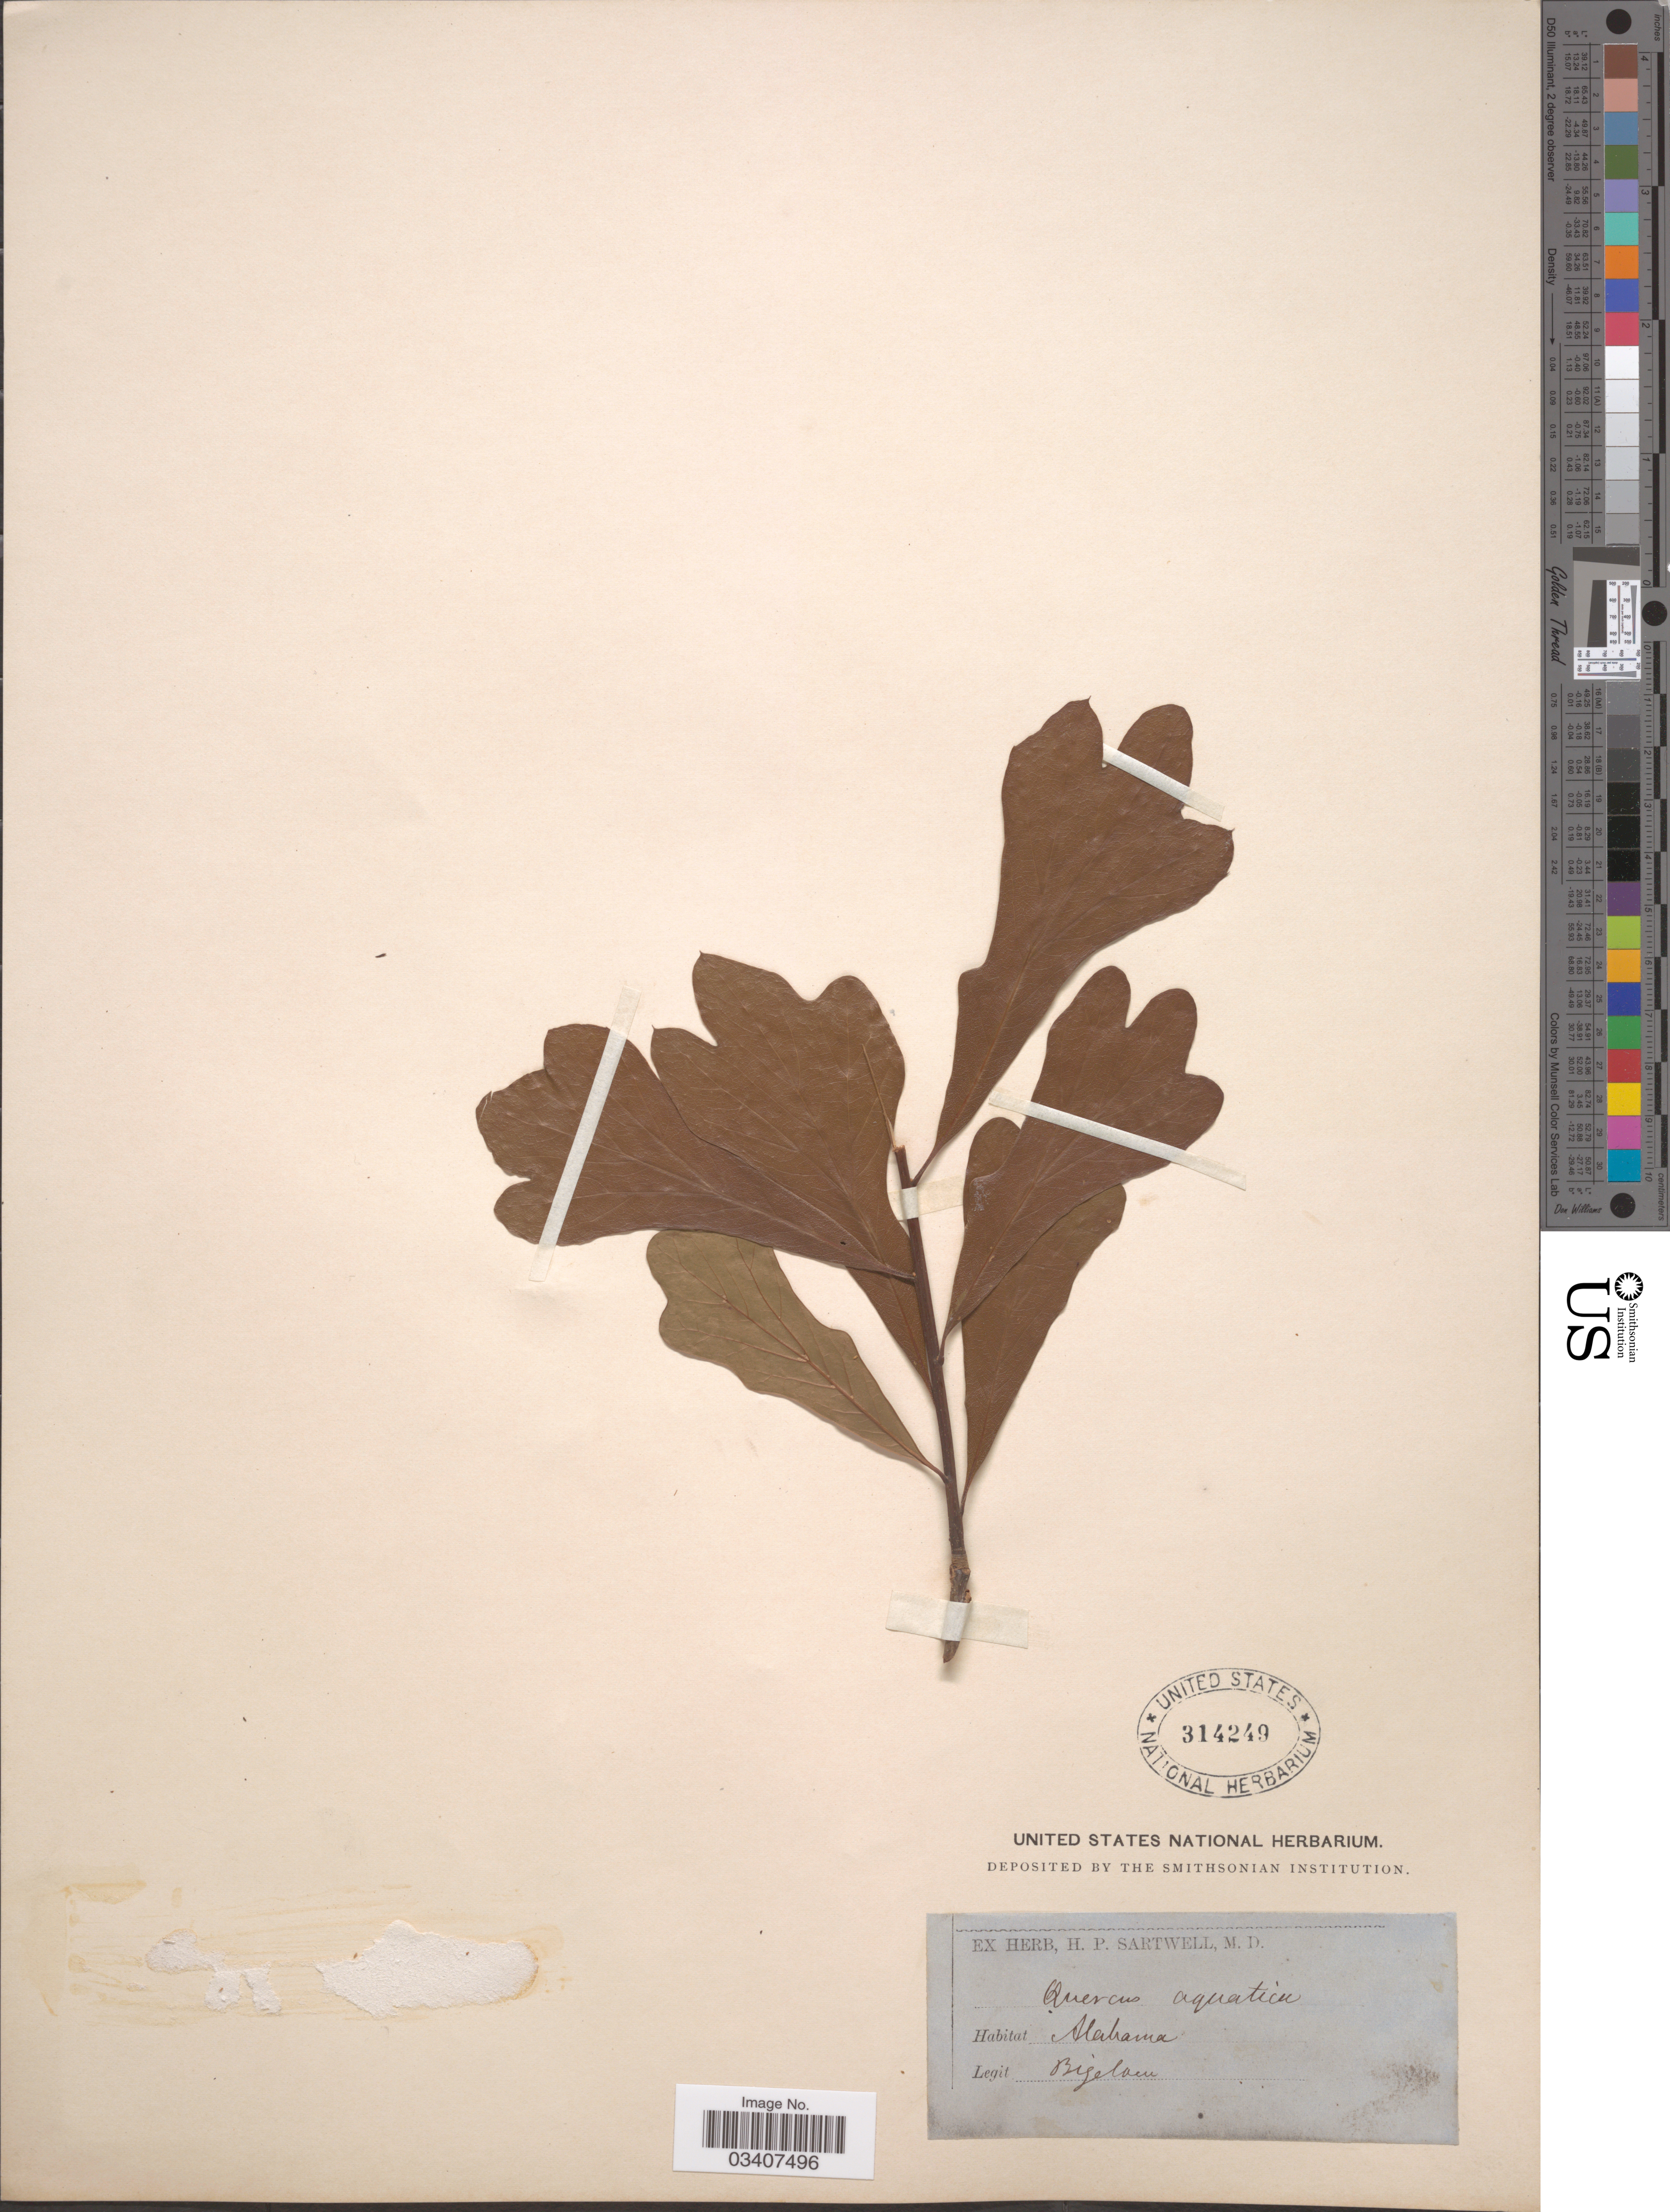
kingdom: Plantae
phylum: Tracheophyta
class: Magnoliopsida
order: Fagales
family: Fagaceae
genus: Quercus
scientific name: Quercus nigra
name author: L.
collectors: -. Bigelow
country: United States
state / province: Alabama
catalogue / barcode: US 314249